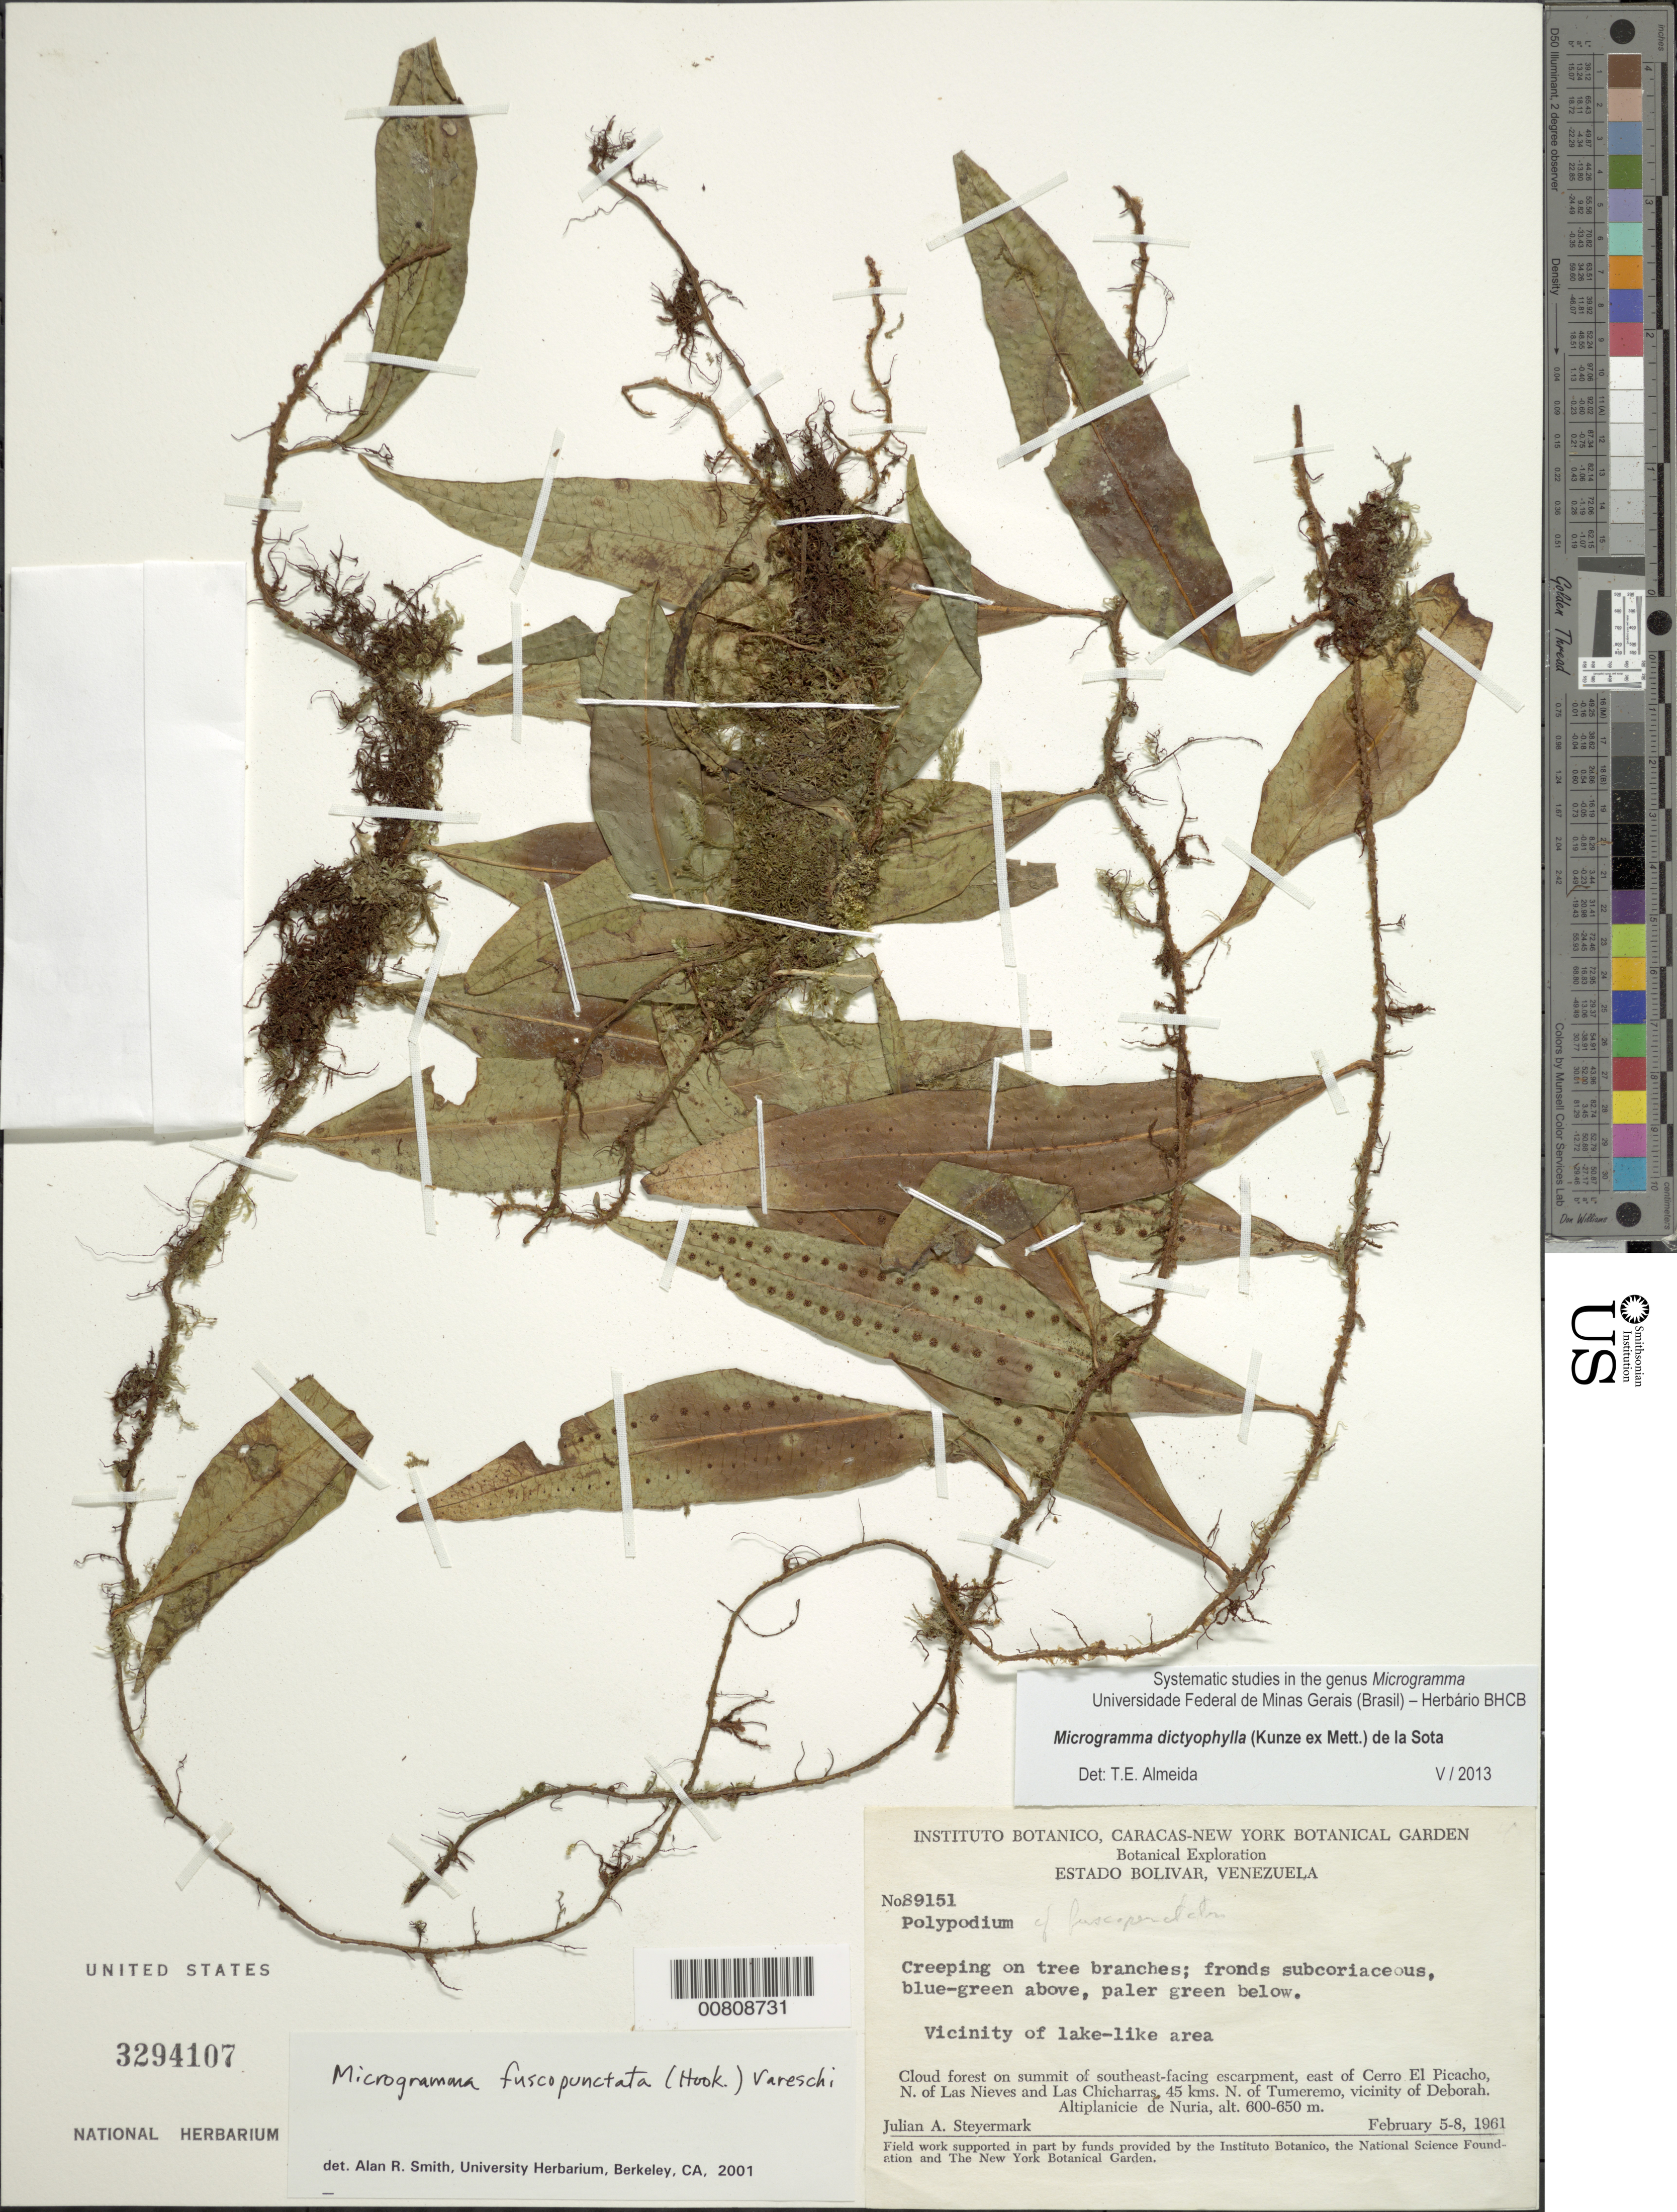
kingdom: Plantae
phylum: Tracheophyta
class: Polypodiopsida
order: Polypodiales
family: Polypodiaceae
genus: Microgramma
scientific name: Microgramma dictyophylla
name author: (Kunze ex Mett.) de la Sota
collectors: J. Steyermark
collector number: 89151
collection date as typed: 5-Feb-61 to 8-Feb-61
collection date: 1961-02-05/1961-02-08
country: Venezuela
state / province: Bolívar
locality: Cerro El Picacho, E of, N of Las Nieves & Las Chicharras, 45 km N of Tumeremo; vic of Deborah; Altiplanicie de Nuria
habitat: Cloud forest on summit of southeast-facing escarpment, vic. of lake-like area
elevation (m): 600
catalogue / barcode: US 3294107